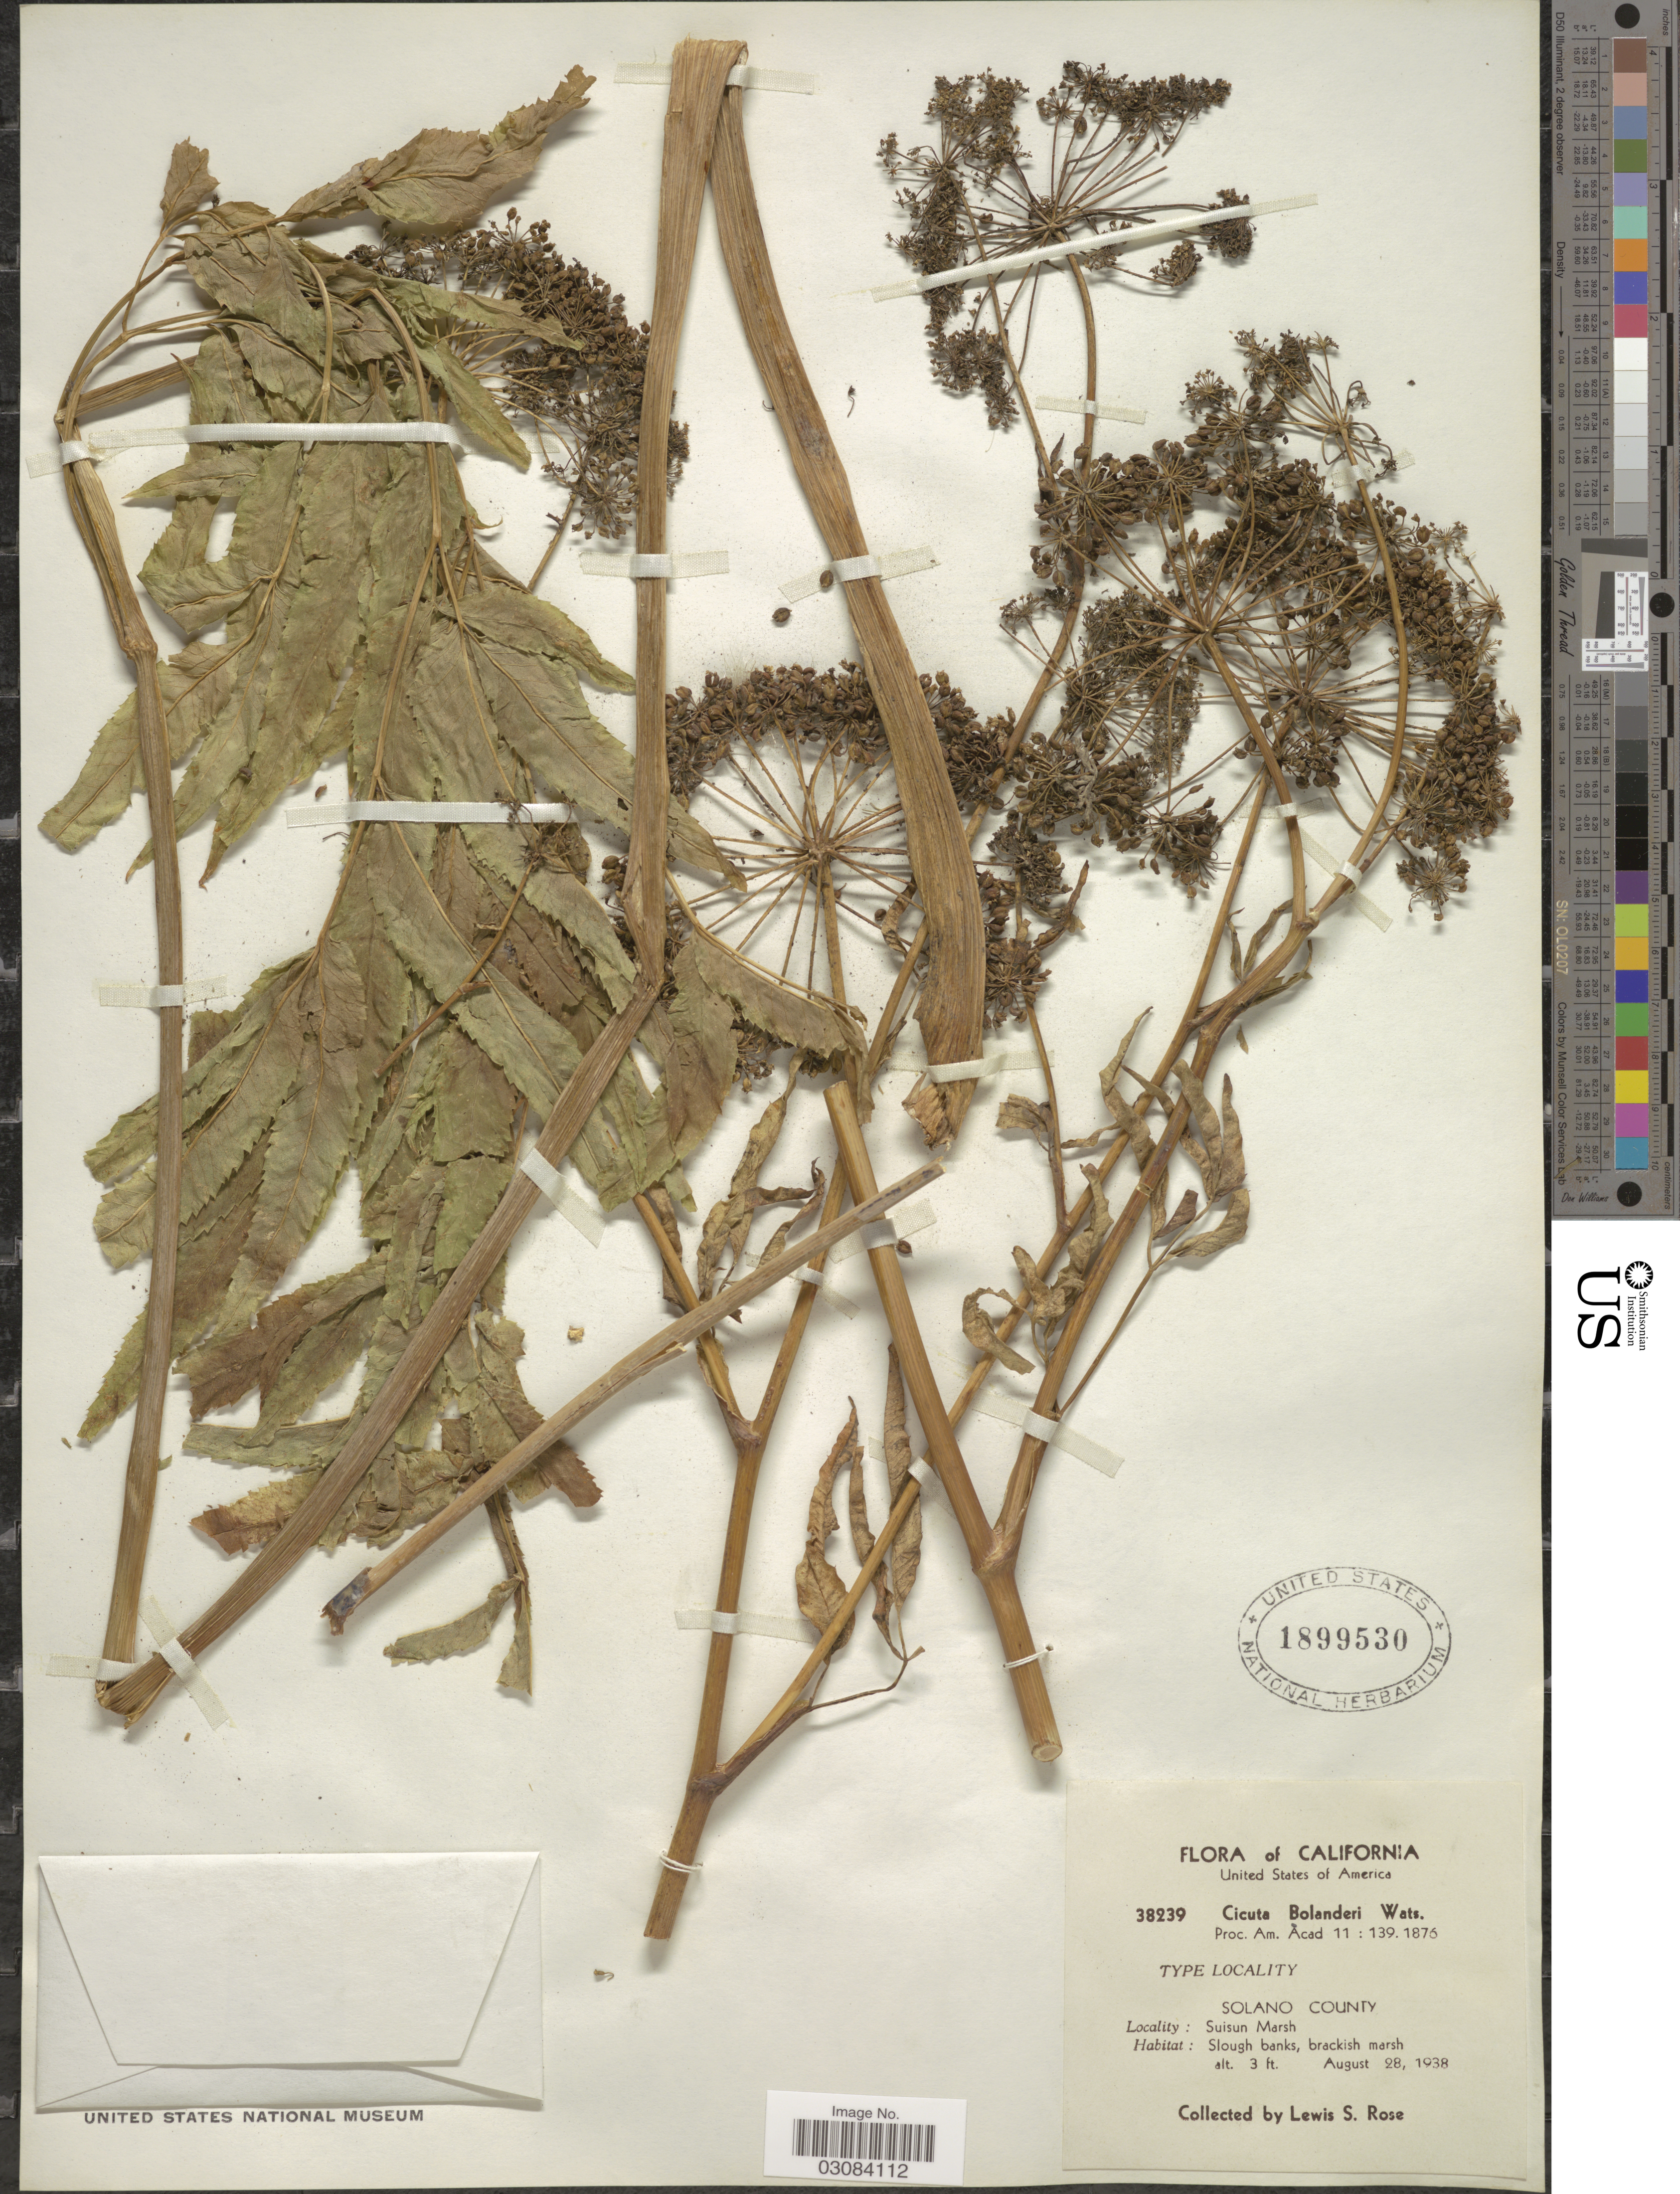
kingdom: Plantae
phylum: Tracheophyta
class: Magnoliopsida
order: Apiales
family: Apiaceae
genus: Cicuta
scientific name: Cicuta bolanderi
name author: A. Gray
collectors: L. S. Rose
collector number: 38239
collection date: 1938-08-28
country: United States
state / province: California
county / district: Solano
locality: Solano County. Suisun Marsh.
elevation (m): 1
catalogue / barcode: US 1899530